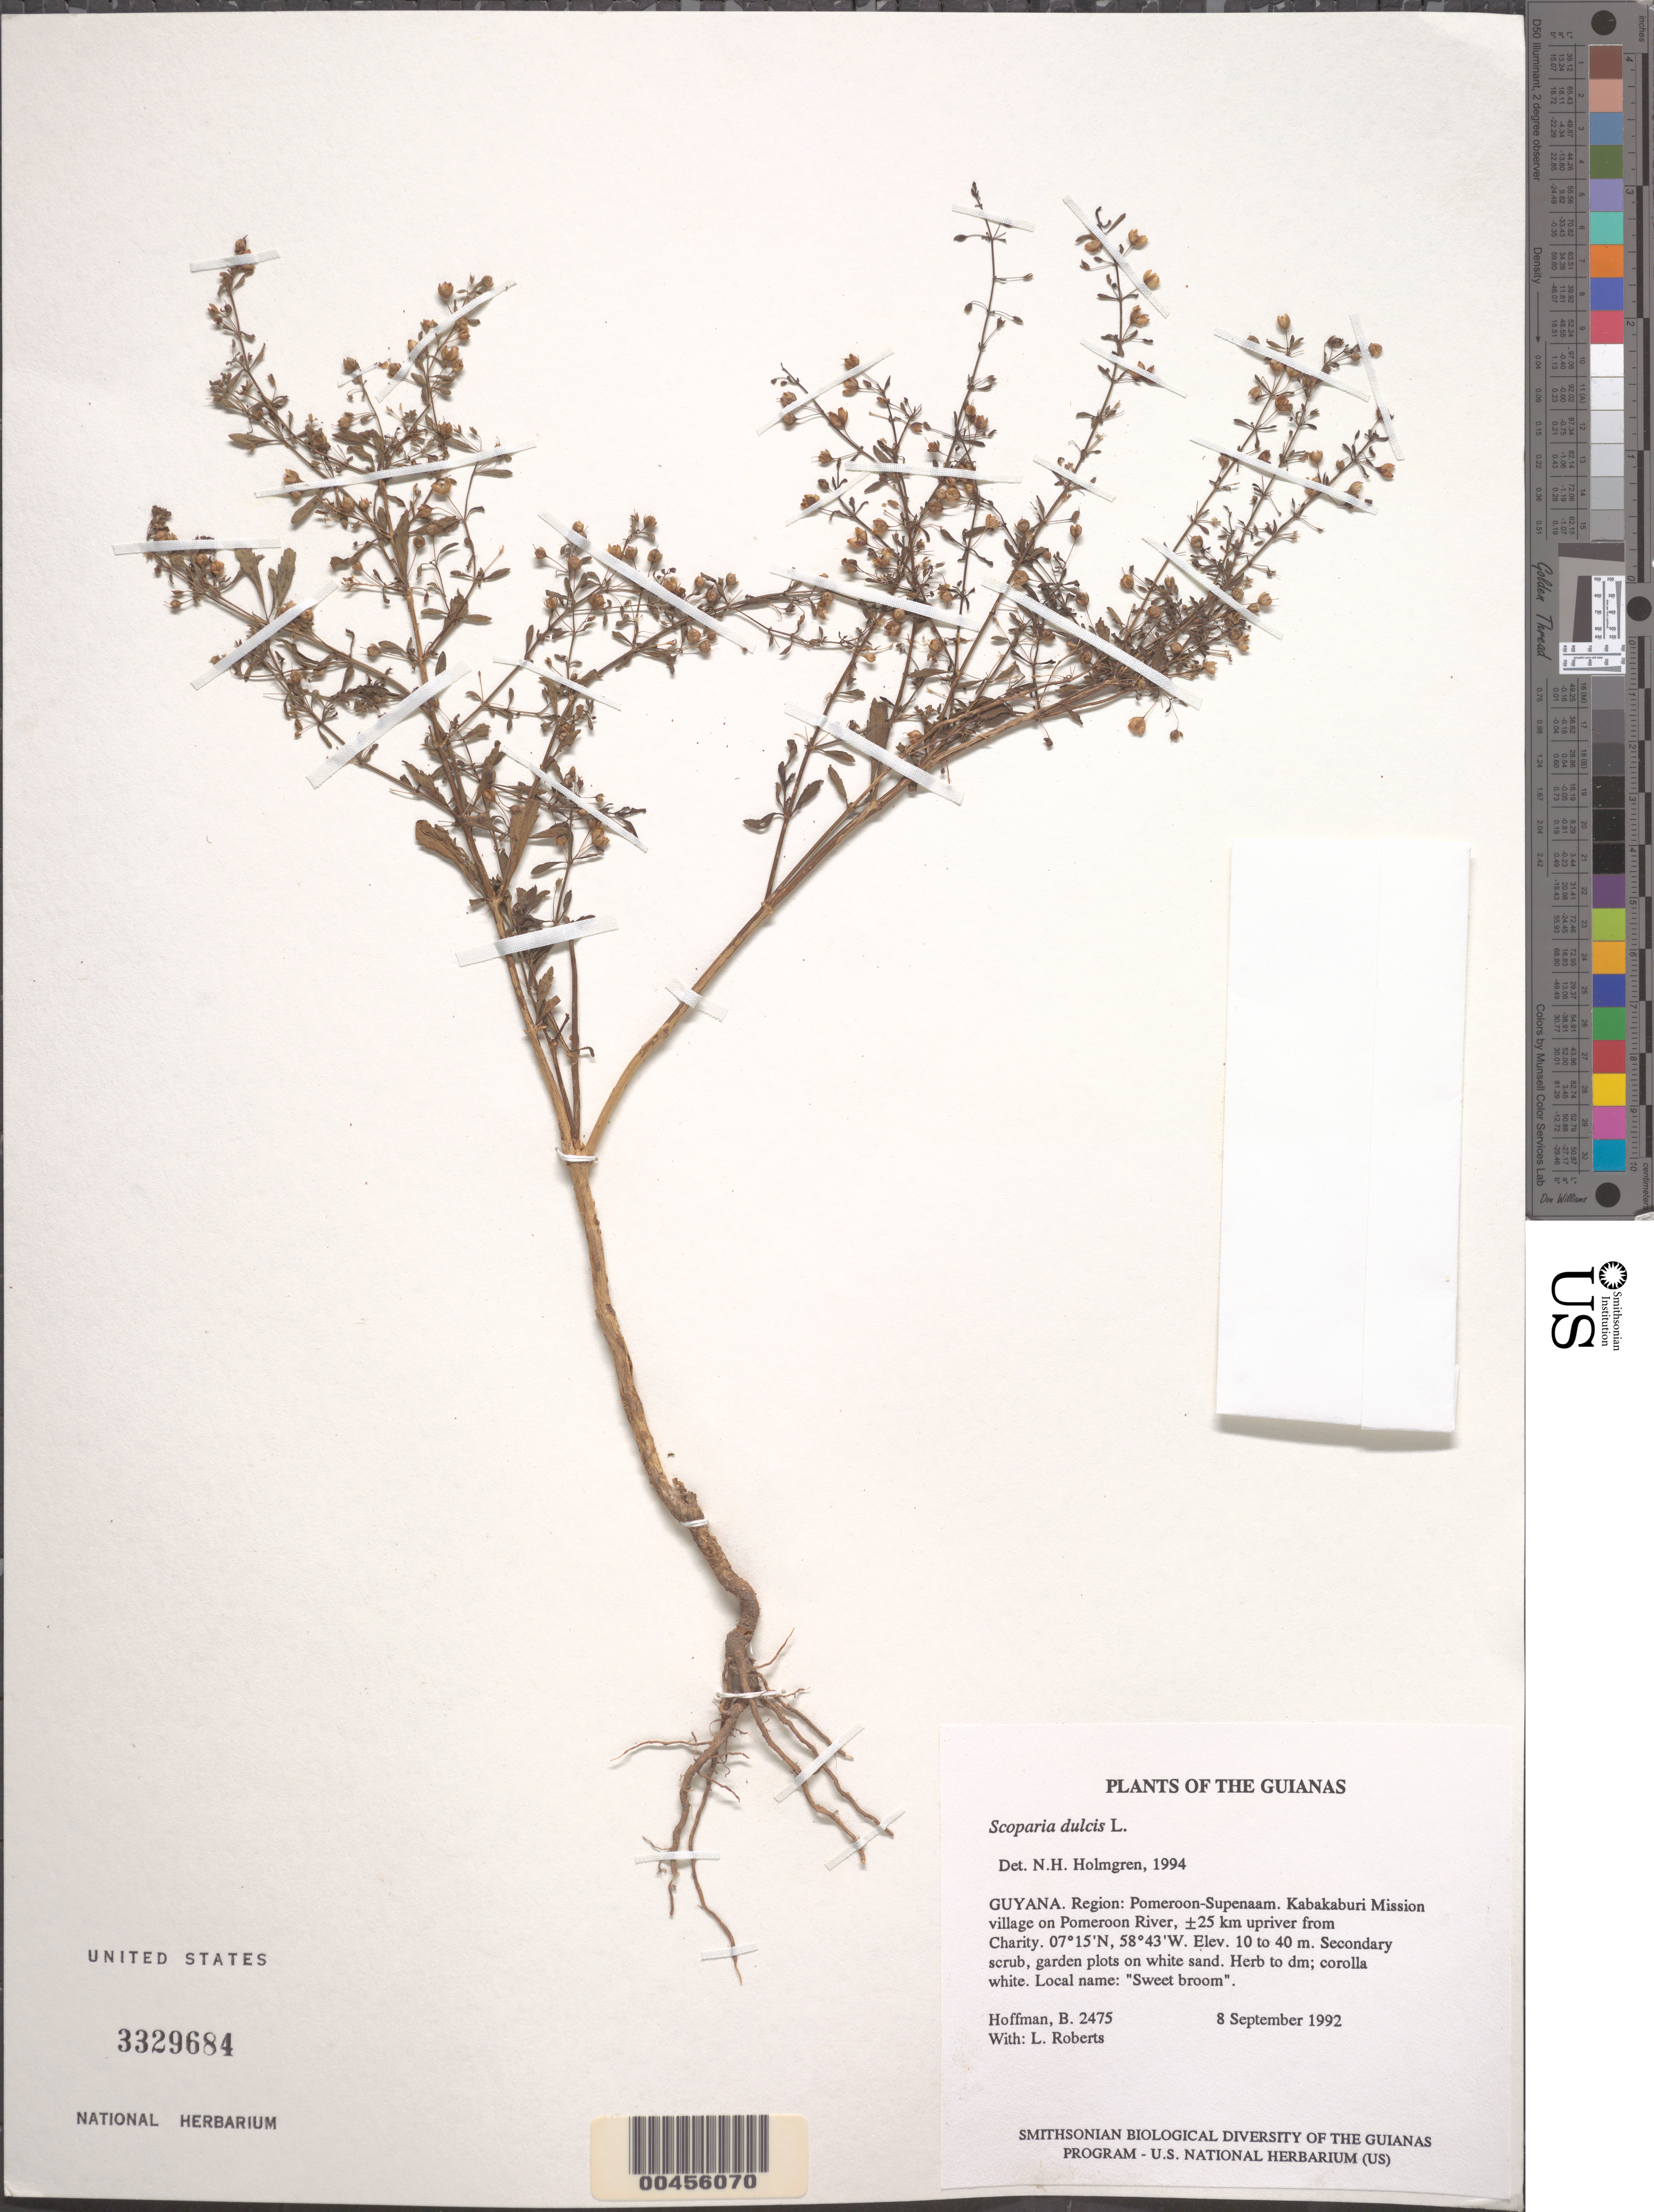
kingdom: Plantae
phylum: Tracheophyta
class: Magnoliopsida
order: Lamiales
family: Plantaginaceae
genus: Scoparia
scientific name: Scoparia dulcis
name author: L.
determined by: Holmgren, N. H., (NY), New York Botanical Garden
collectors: B. Hoffman & L. Roberts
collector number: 2475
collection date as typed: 8 September 1992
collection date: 1992-09-08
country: Guyana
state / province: Pomeroon-Supenaam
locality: Kabakaburi Mission village on Pomeroon River, ±25 km upriver from Charity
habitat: Secondary scrub, garden plots on white sand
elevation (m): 10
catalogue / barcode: US 3329684